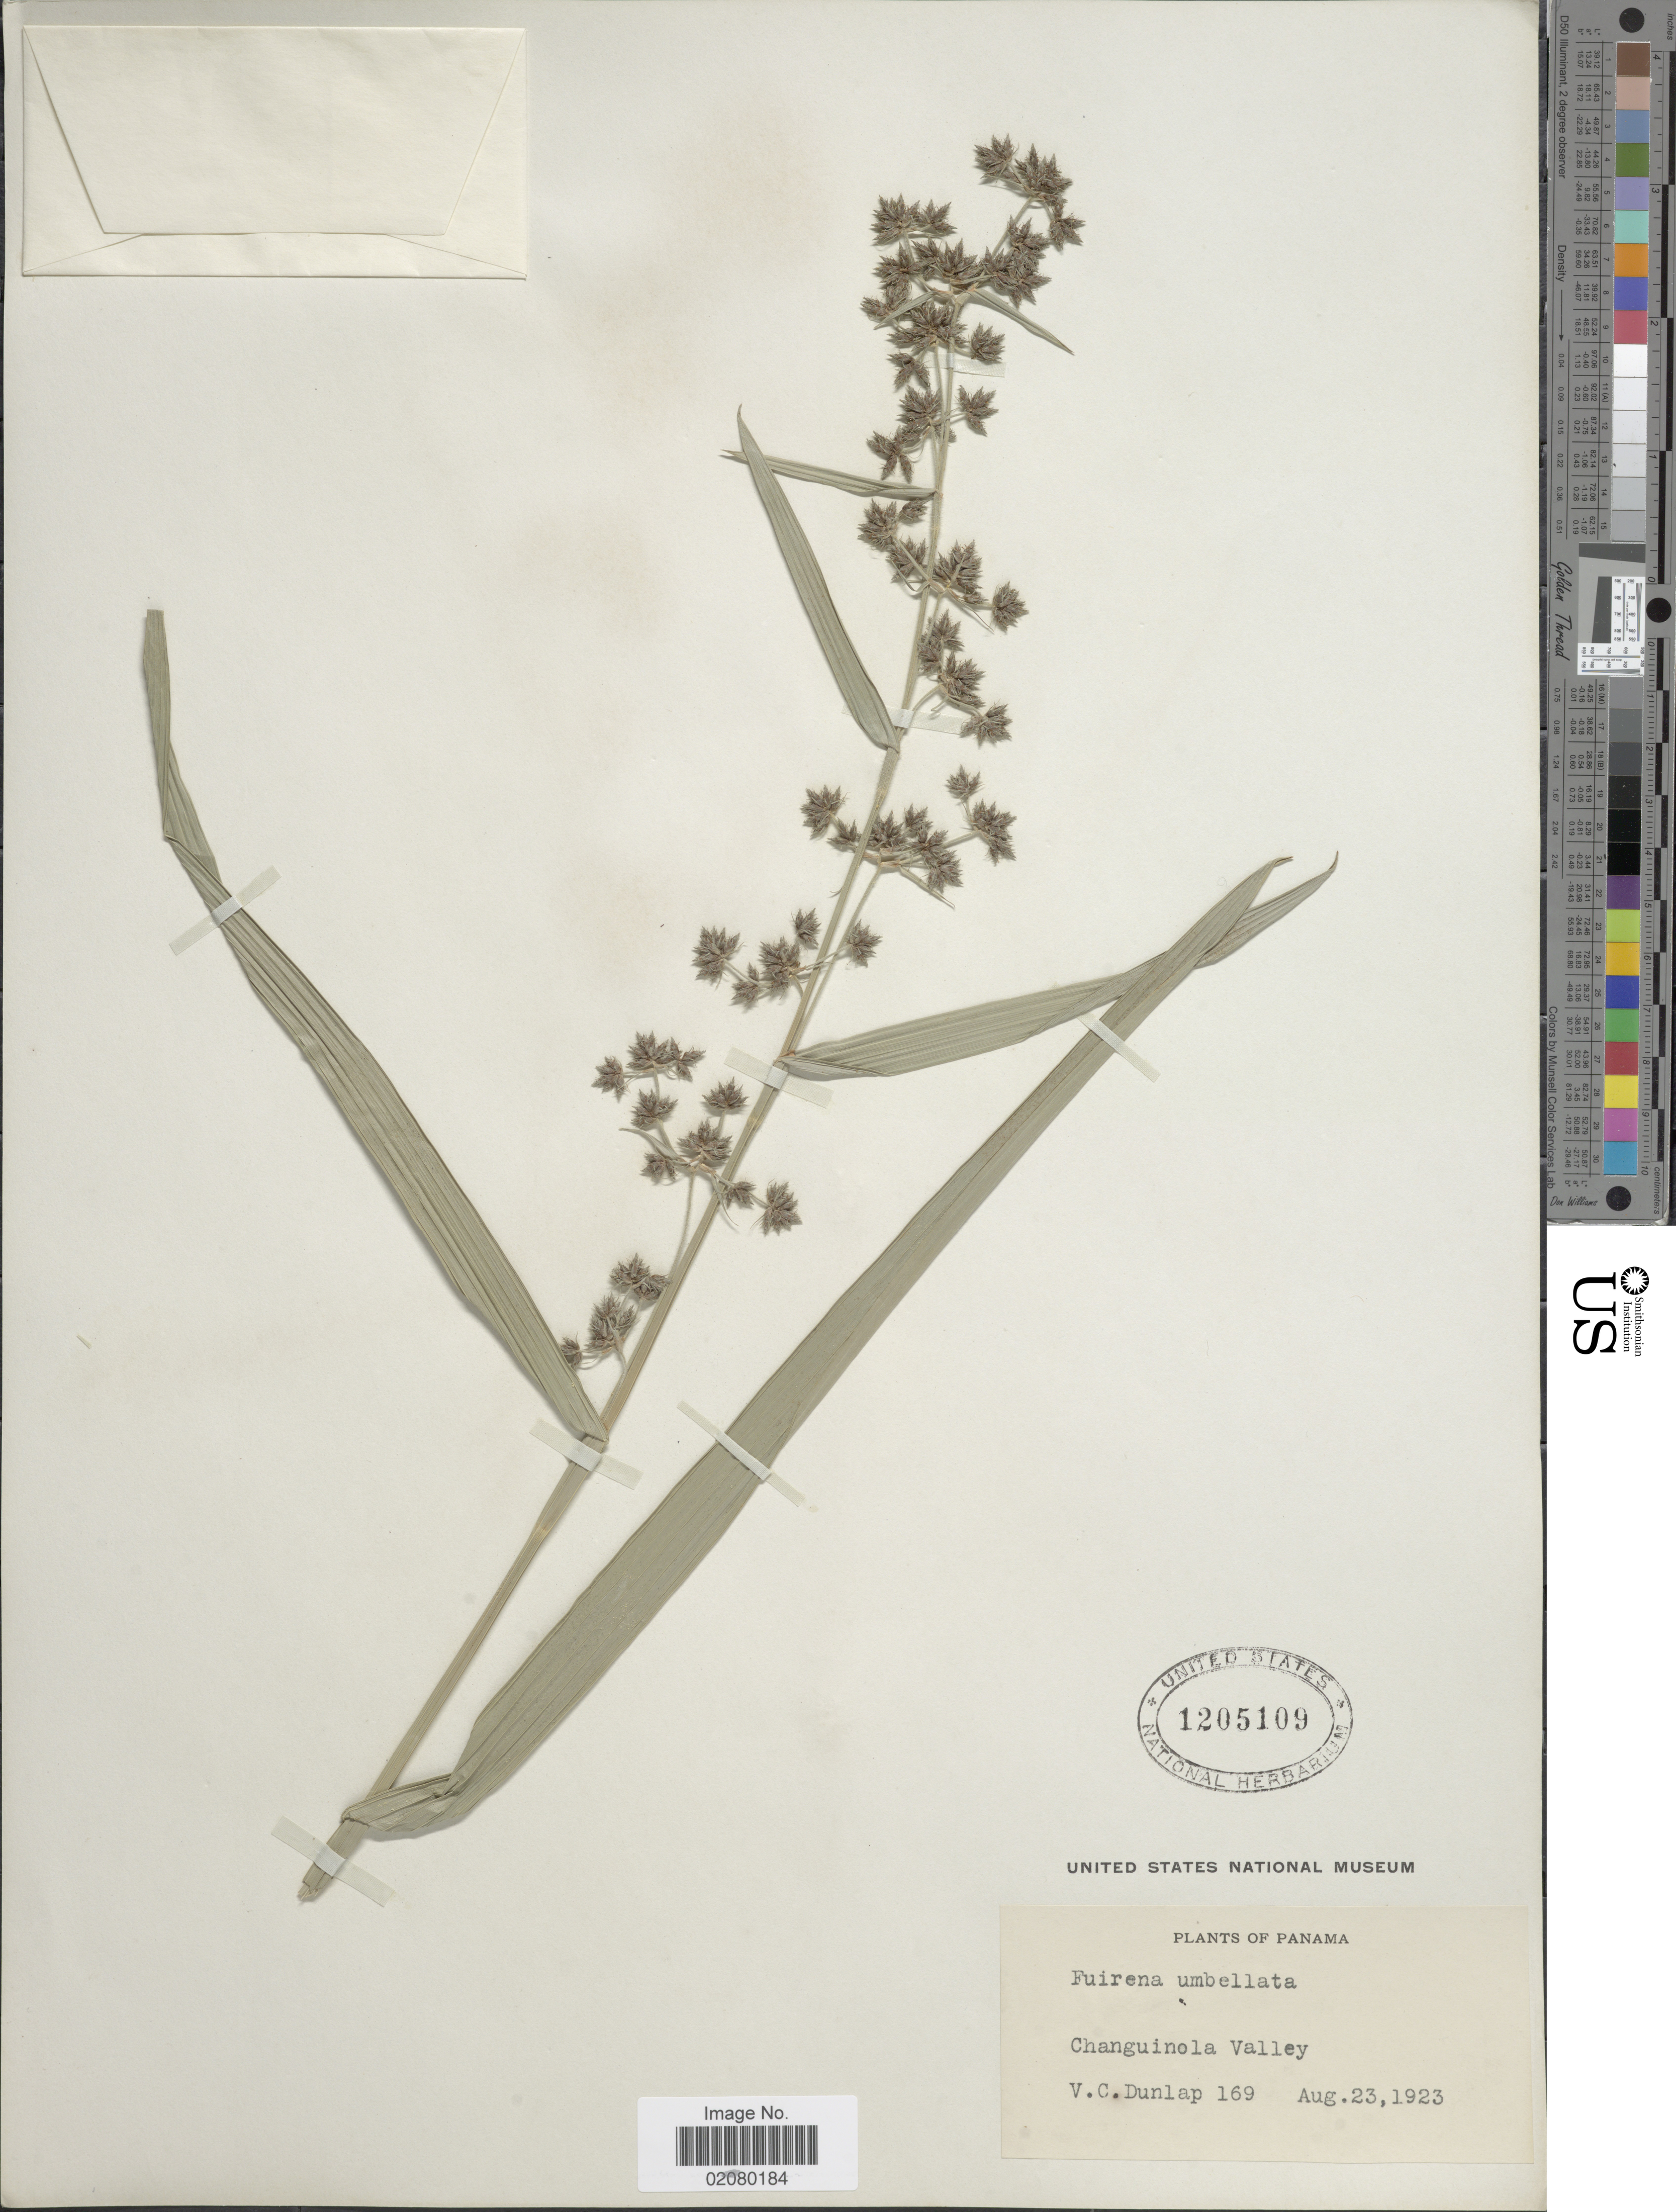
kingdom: Plantae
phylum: Tracheophyta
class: Liliopsida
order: Poales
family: Cyperaceae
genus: Fuirena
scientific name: Fuirena umbellata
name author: Rottb.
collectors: V. C. Dunlap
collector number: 169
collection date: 1923-08-23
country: Panama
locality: Changuinola Valley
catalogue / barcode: US 1205109